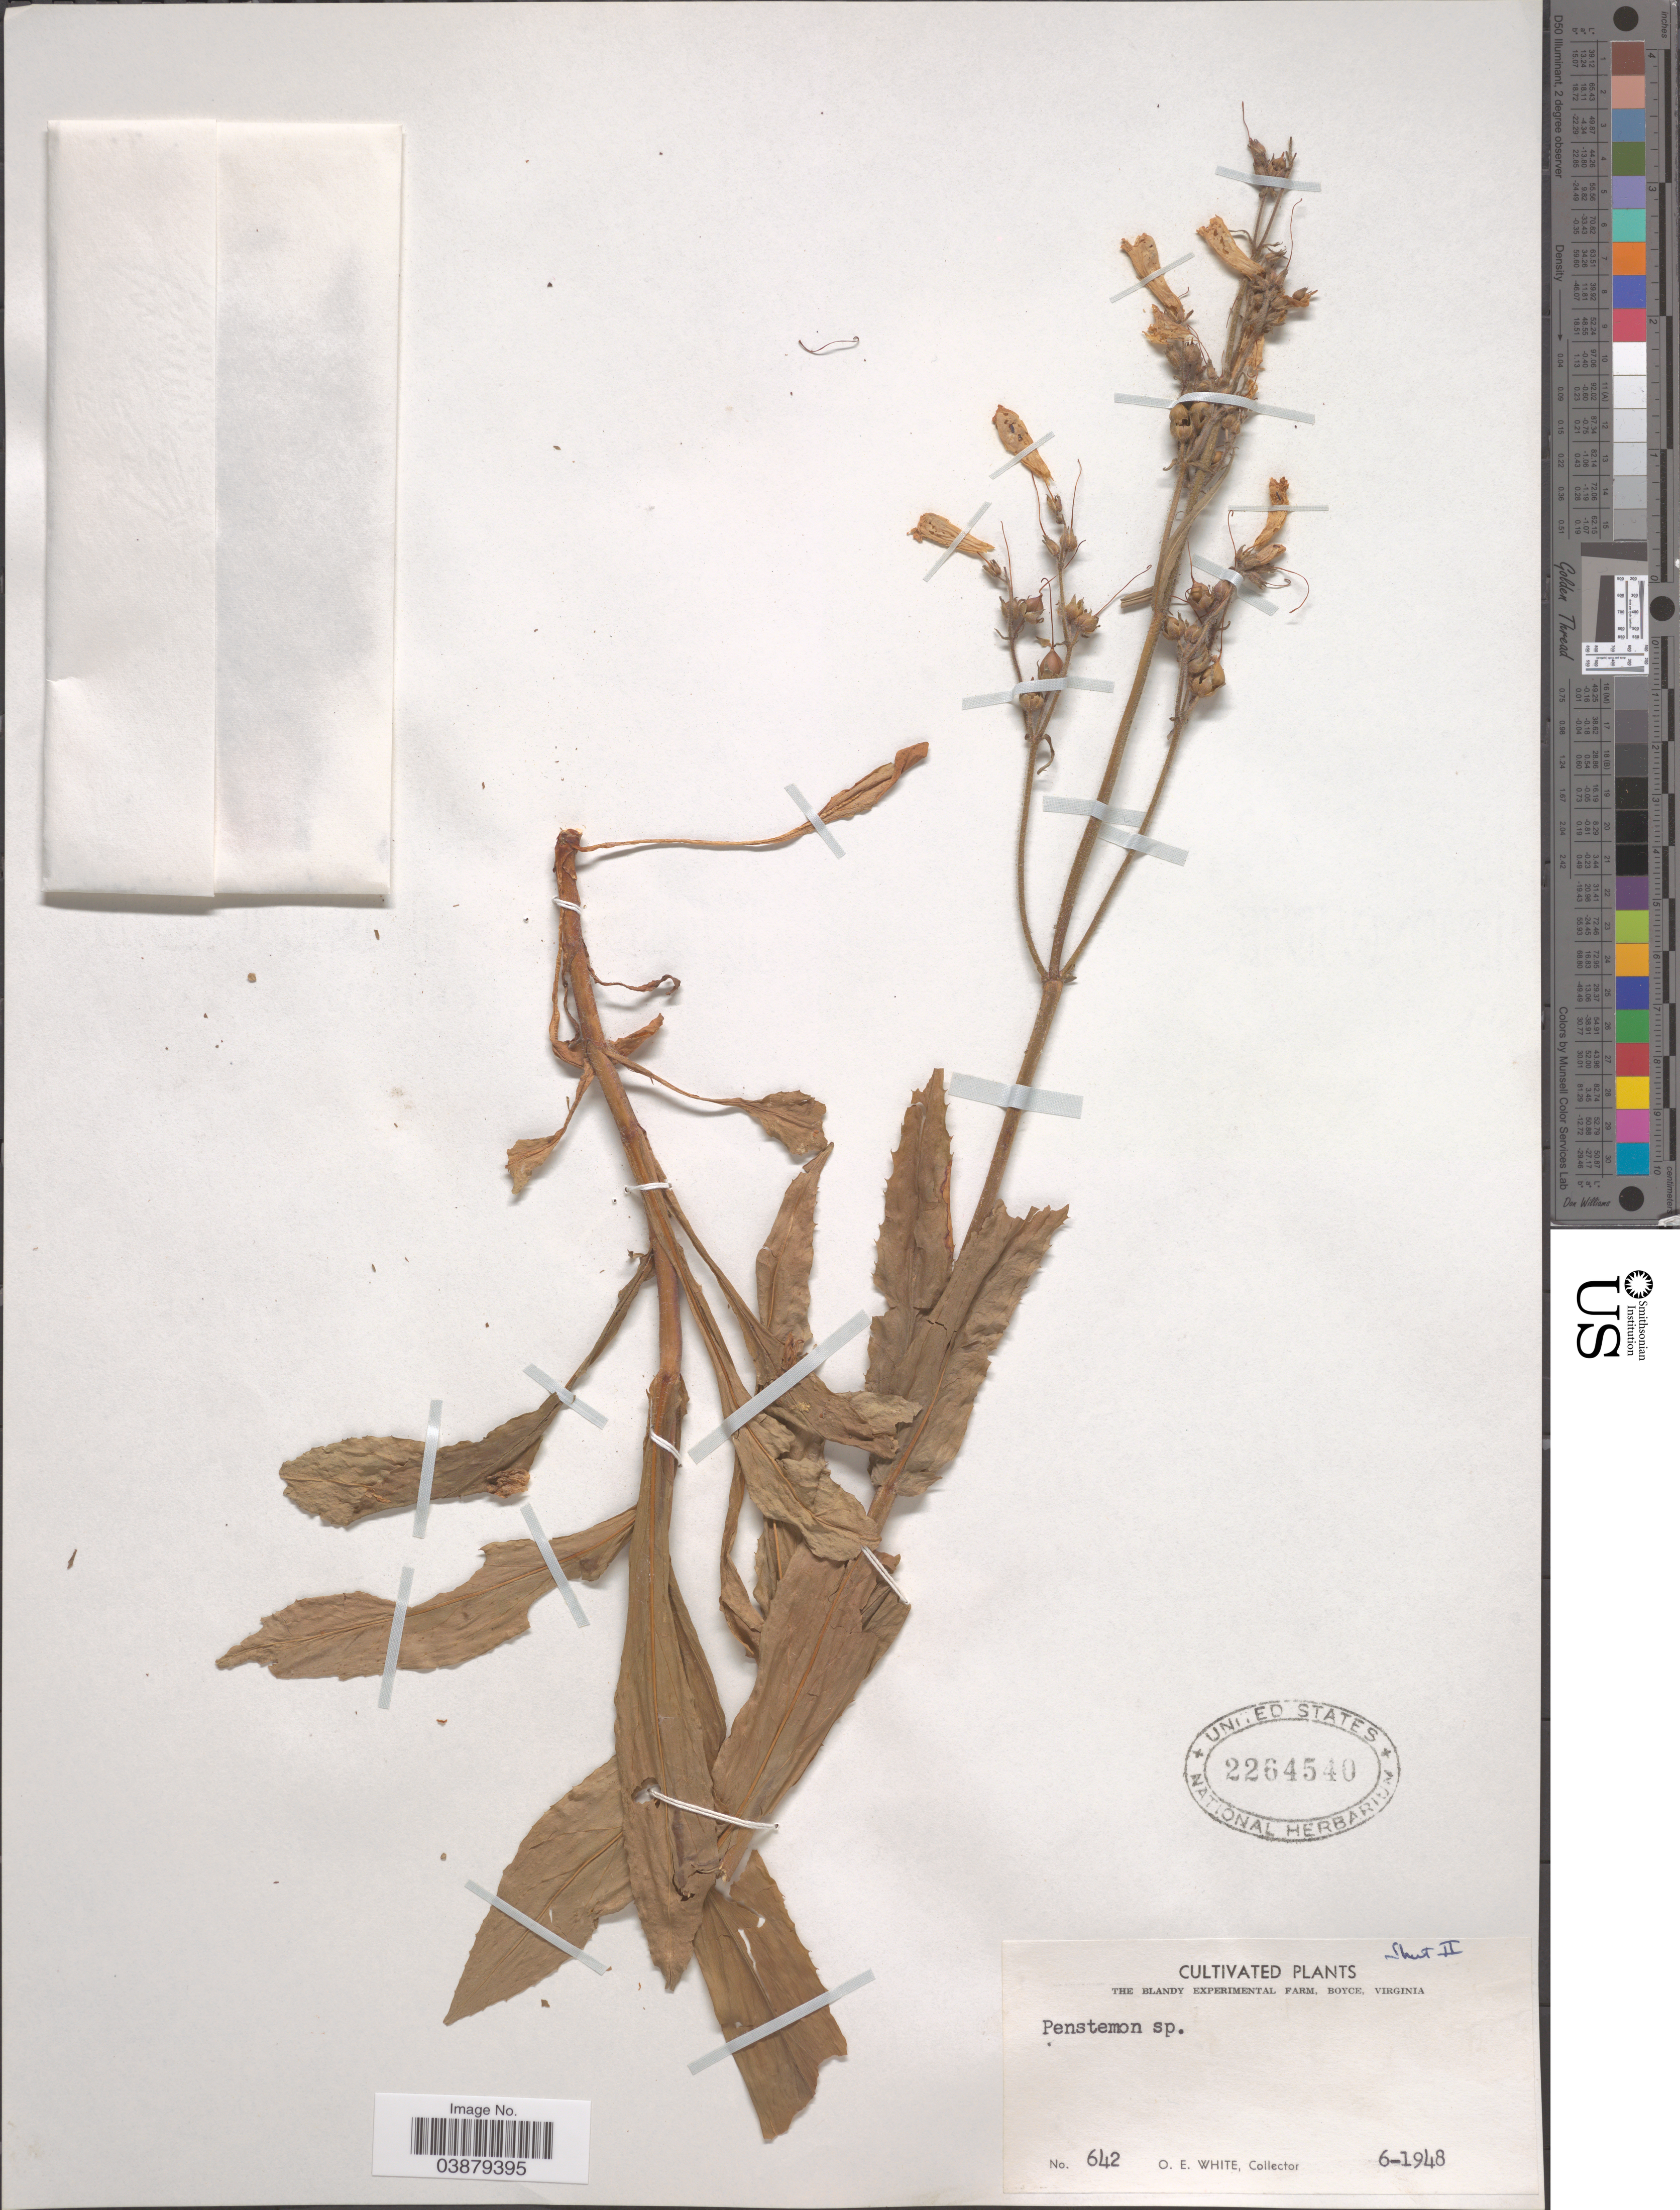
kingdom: Plantae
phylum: Tracheophyta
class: Magnoliopsida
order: Lamiales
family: Plantaginaceae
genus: Penstemon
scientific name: Penstemon sp.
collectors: O. E. White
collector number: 642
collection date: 1948-06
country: United States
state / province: Virginia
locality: The Blandy Experimental Farm, Boyce.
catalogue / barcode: US 2264540